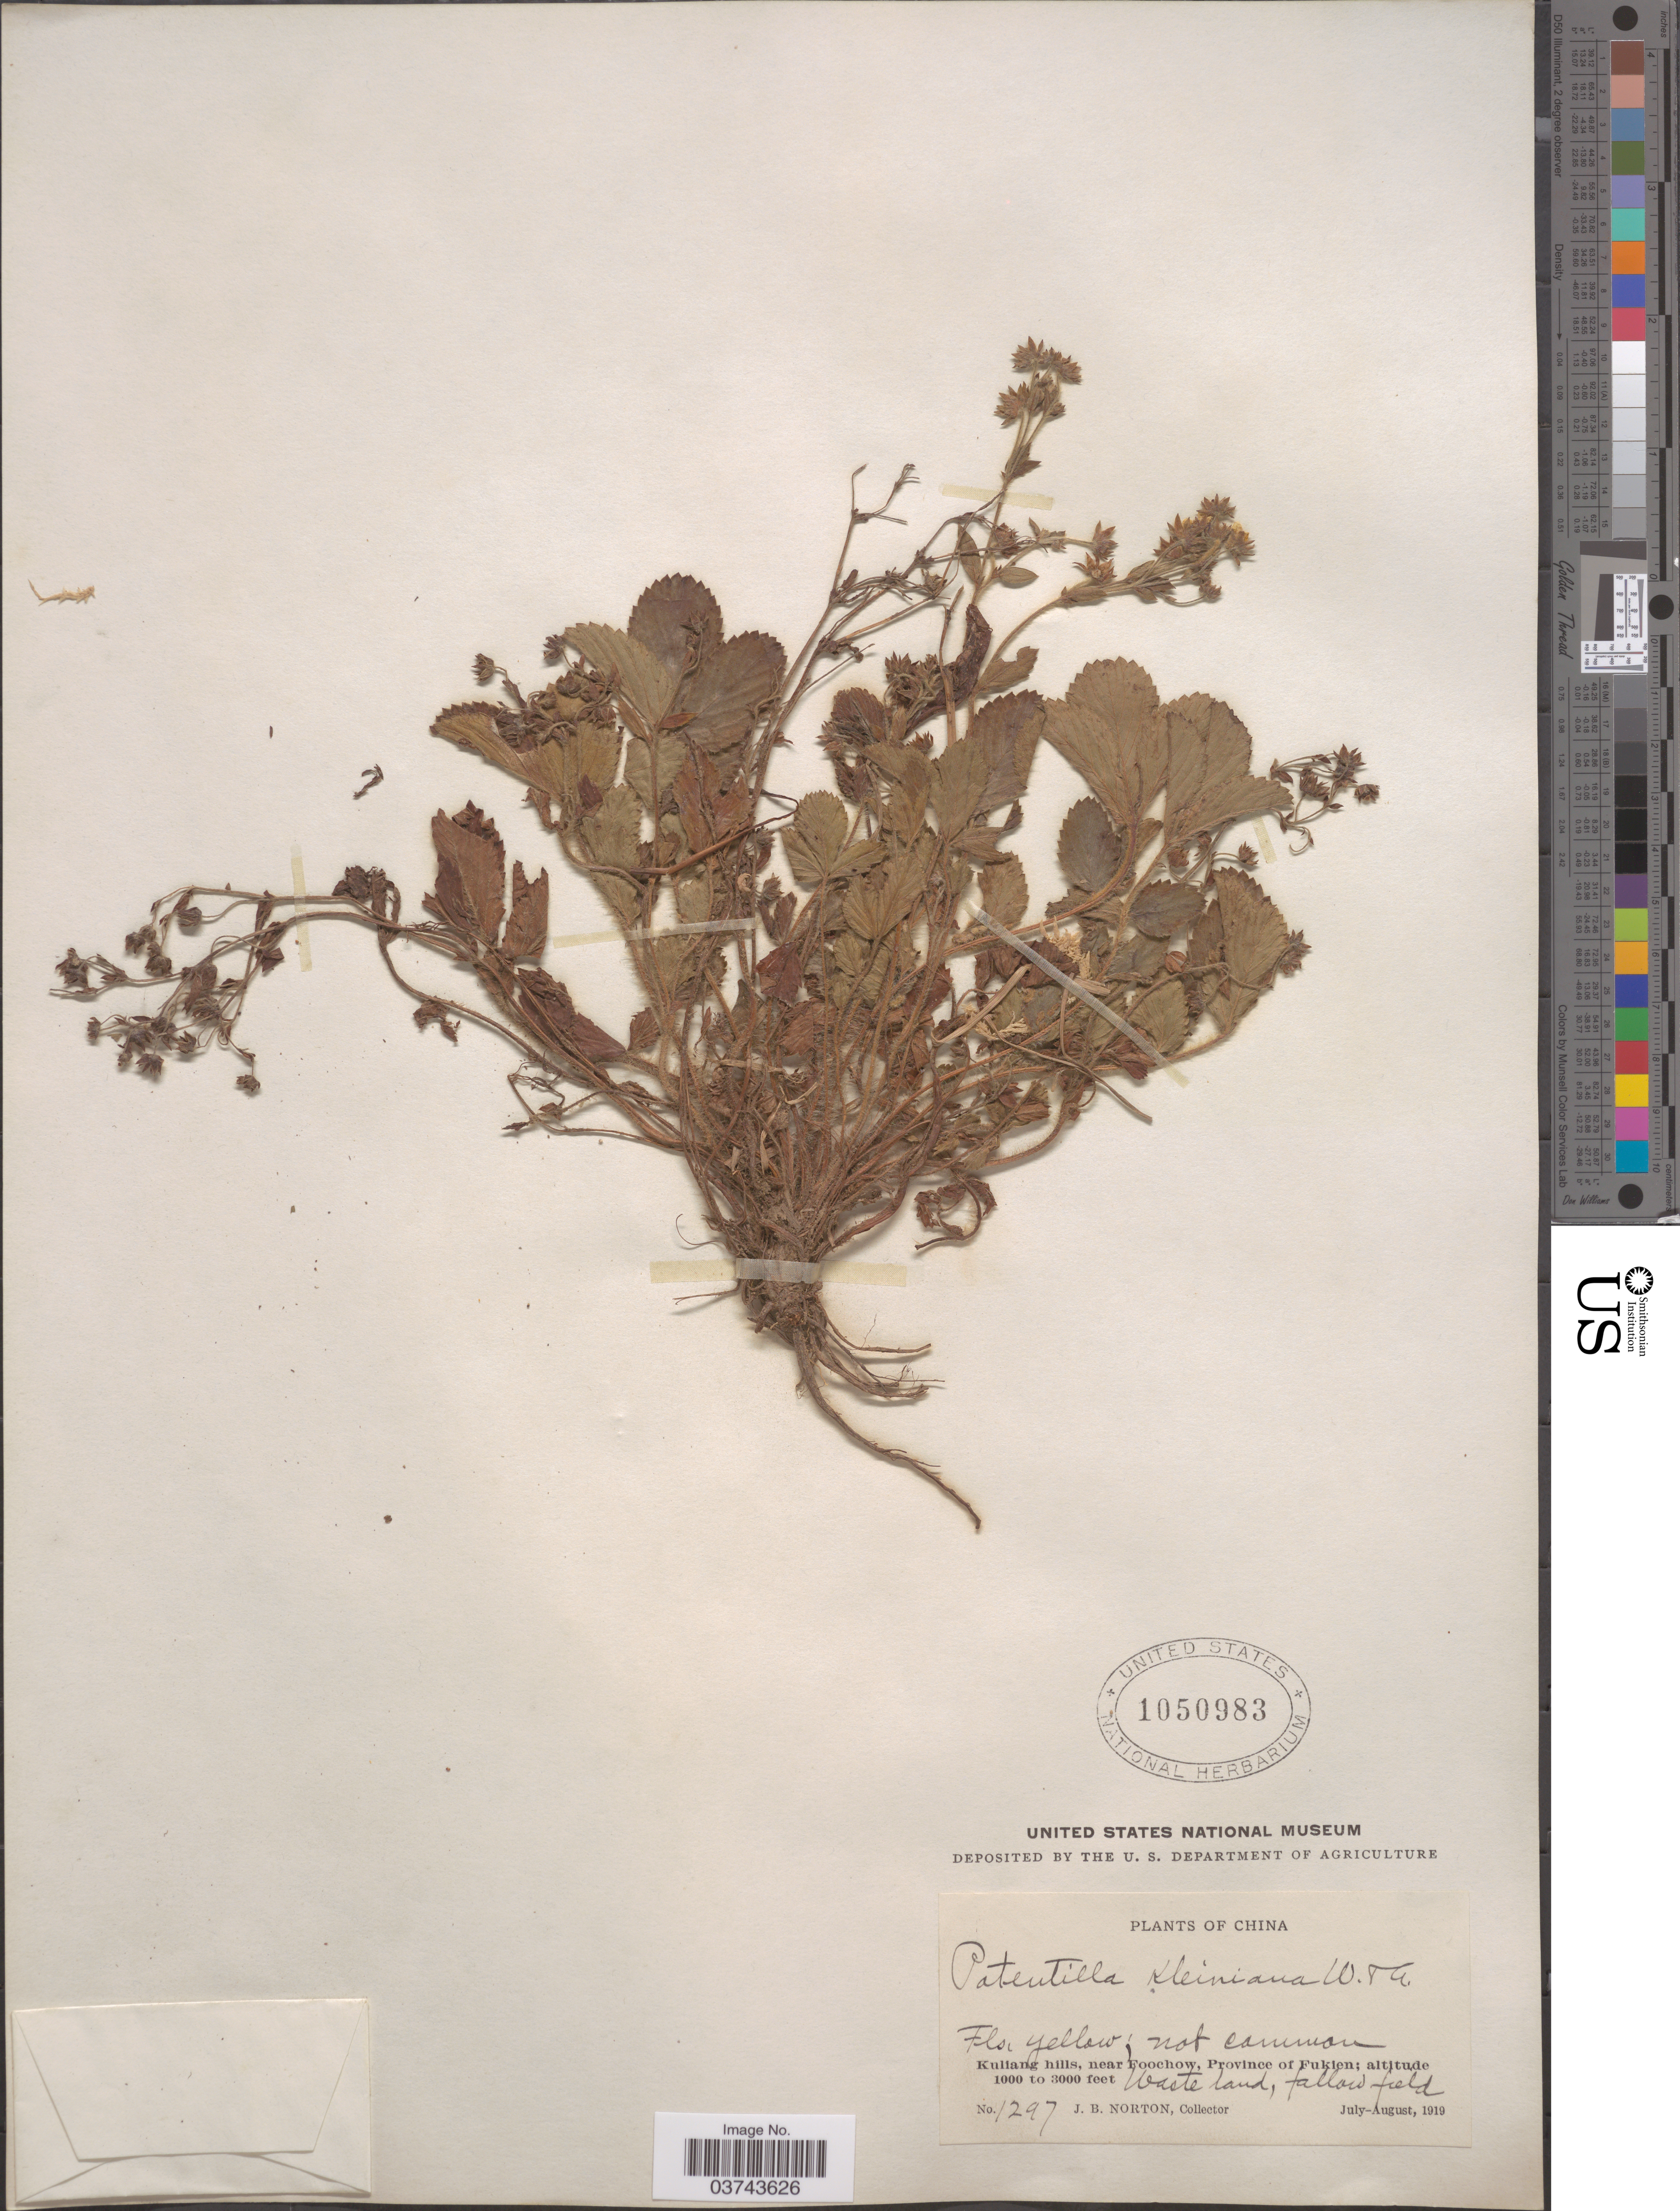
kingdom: Plantae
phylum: Tracheophyta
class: Magnoliopsida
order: Rosales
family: Rosaceae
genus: Potentilla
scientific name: Potentilla kleiniana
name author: Wight & Arn.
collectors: J. B. Norton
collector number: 1297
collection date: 1919-07/1919-08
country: China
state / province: Fujian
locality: Kuliang hills, near Foochow, Province of Fukien.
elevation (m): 305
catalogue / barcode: US 1050983